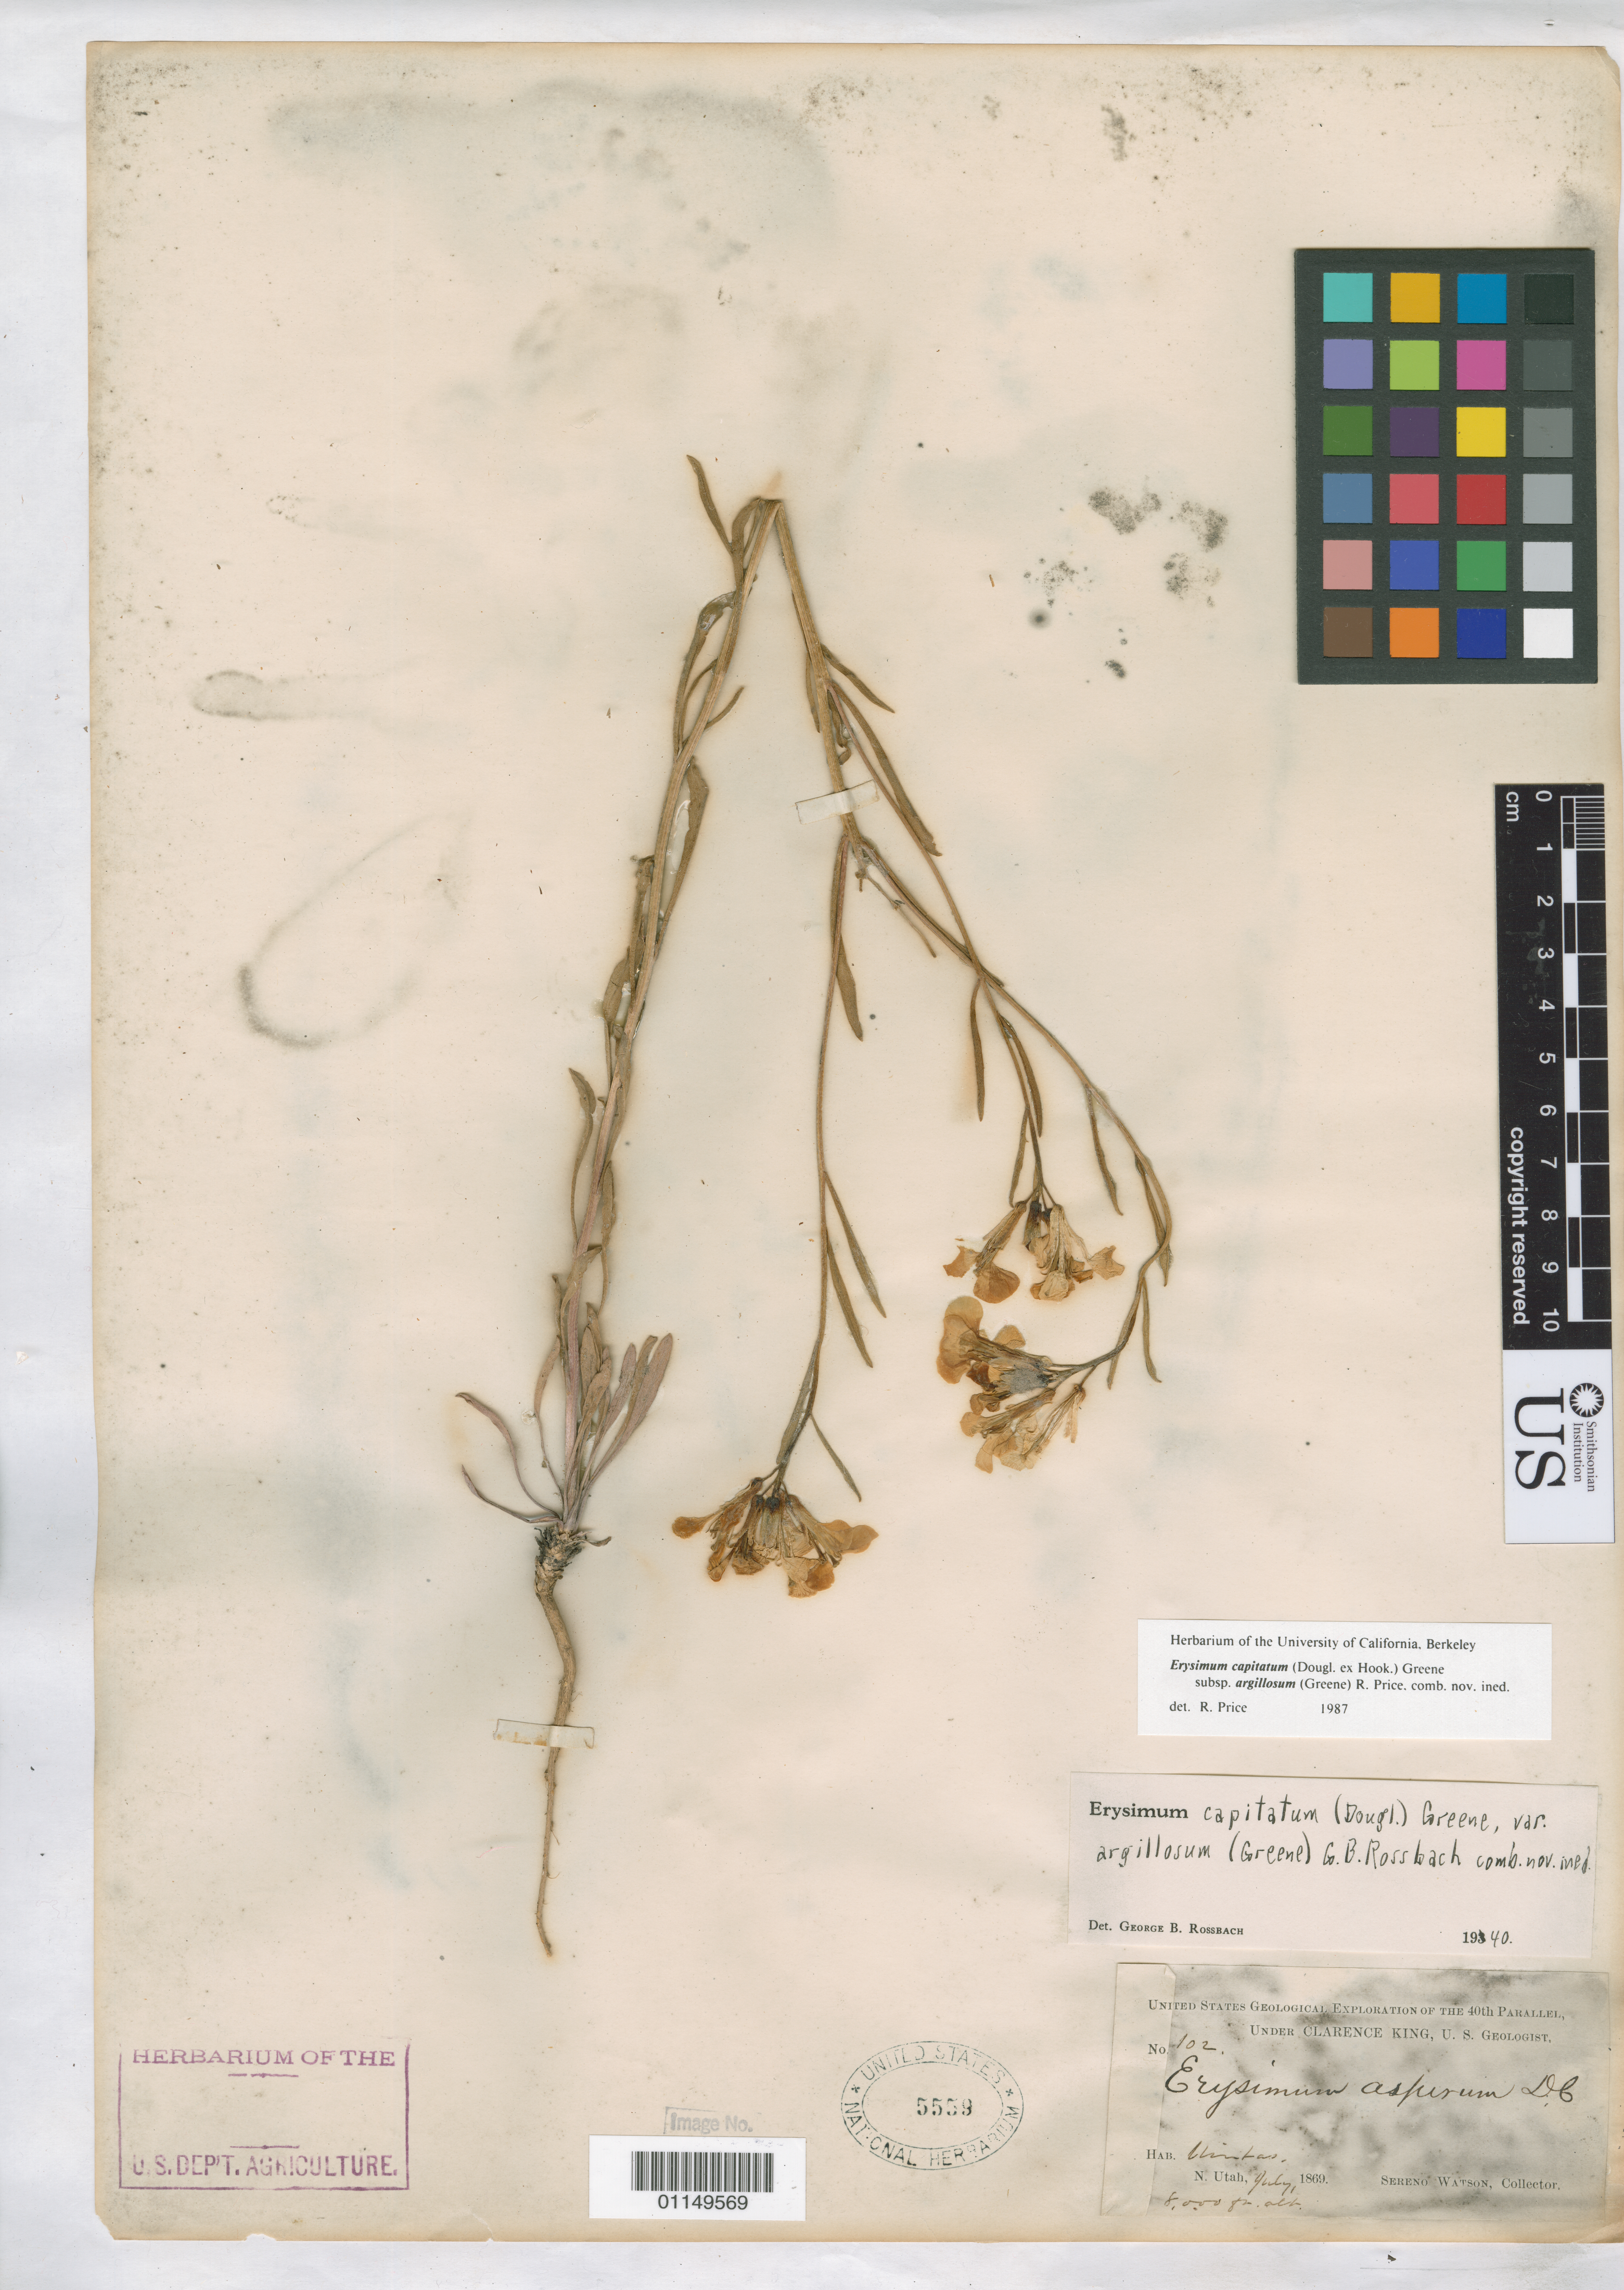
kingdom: Plantae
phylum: Tracheophyta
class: Magnoliopsida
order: Brassicales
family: Brassicaceae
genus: Erysimum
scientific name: Erysimum capitatum subsp. argillosum (Greene) R.A. Price comb. nov. ined.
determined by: Price, R.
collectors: S. Watson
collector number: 102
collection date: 1869-07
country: United States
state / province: Utah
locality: Uintas, N. Utah.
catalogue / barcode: US 5559